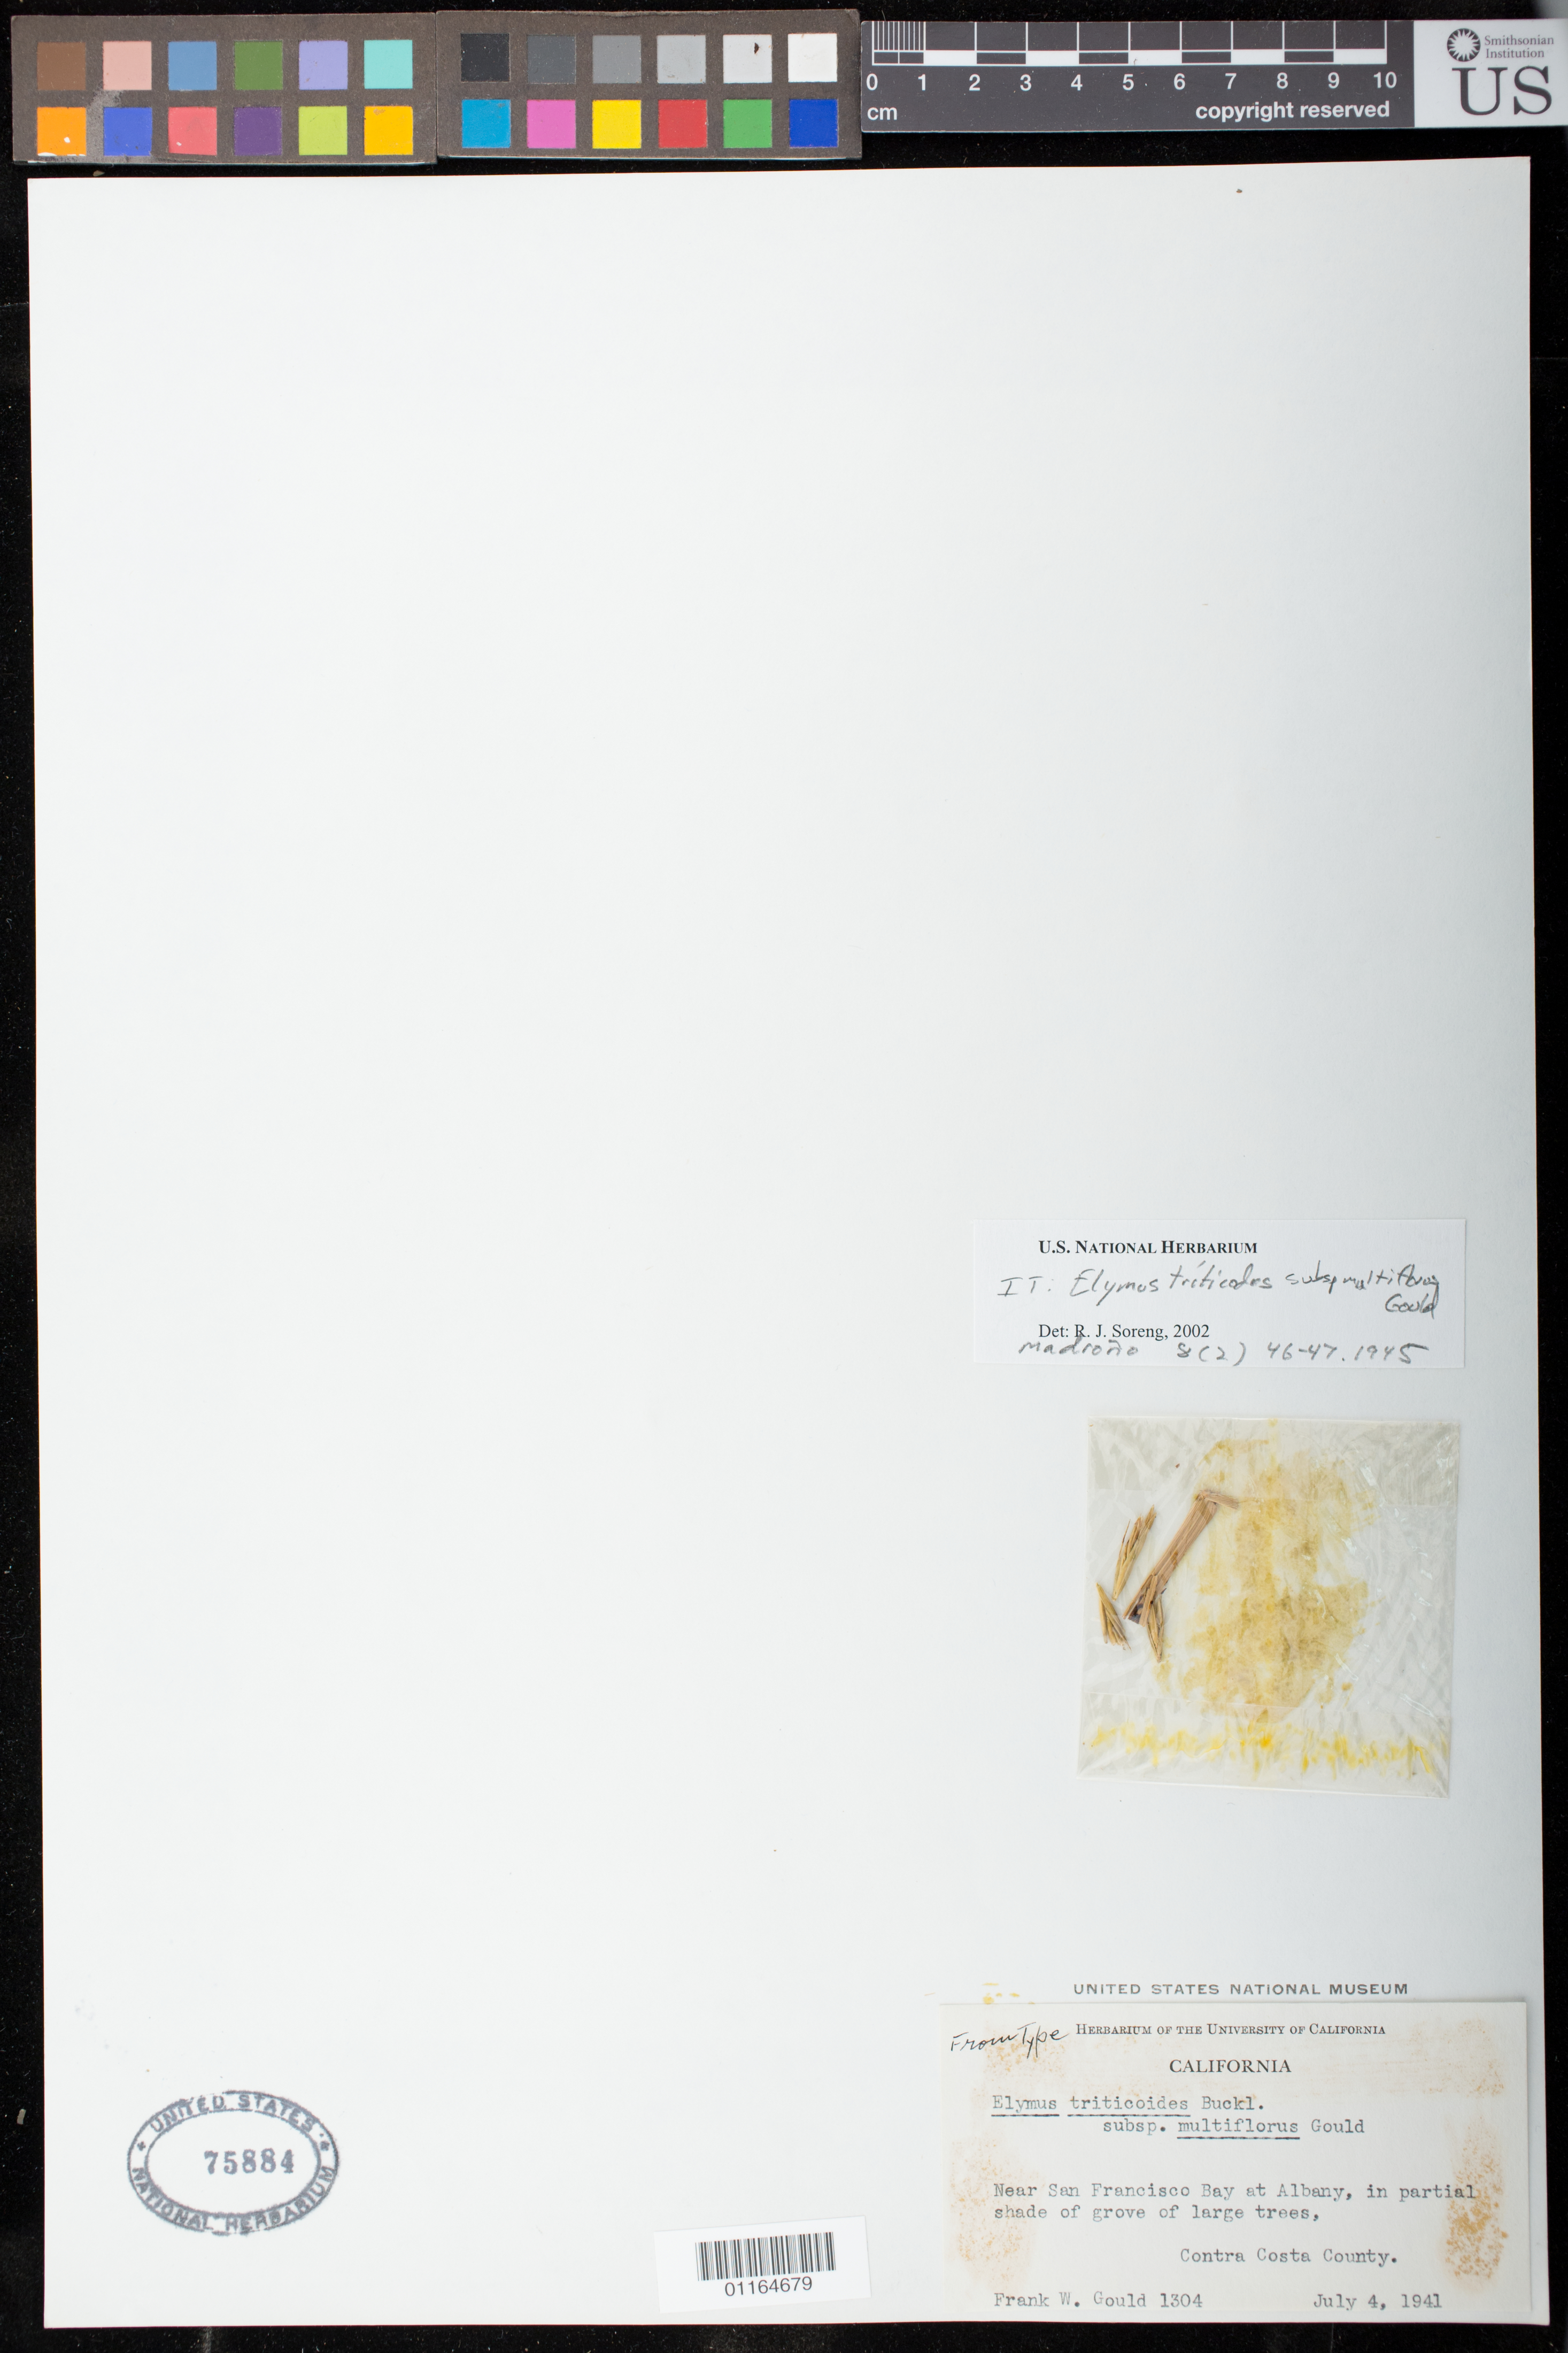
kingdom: Plantae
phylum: Tracheophyta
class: Liliopsida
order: Poales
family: Poaceae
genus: Elymus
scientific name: Elymus triticoides subsp. multiflorus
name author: Gould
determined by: Soreng, Robert J., Research Associate (BOT), Smithsonian Institution - National Museum of Natural History (UNITED STATES)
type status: Isotype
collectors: F. W. Gould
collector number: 1304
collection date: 1941-07-04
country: United States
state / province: California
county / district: Contra Costa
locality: near San Francisco Bay at Albany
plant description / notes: Fragmentary material of type specimen ex herb. University of California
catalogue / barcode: US 75884